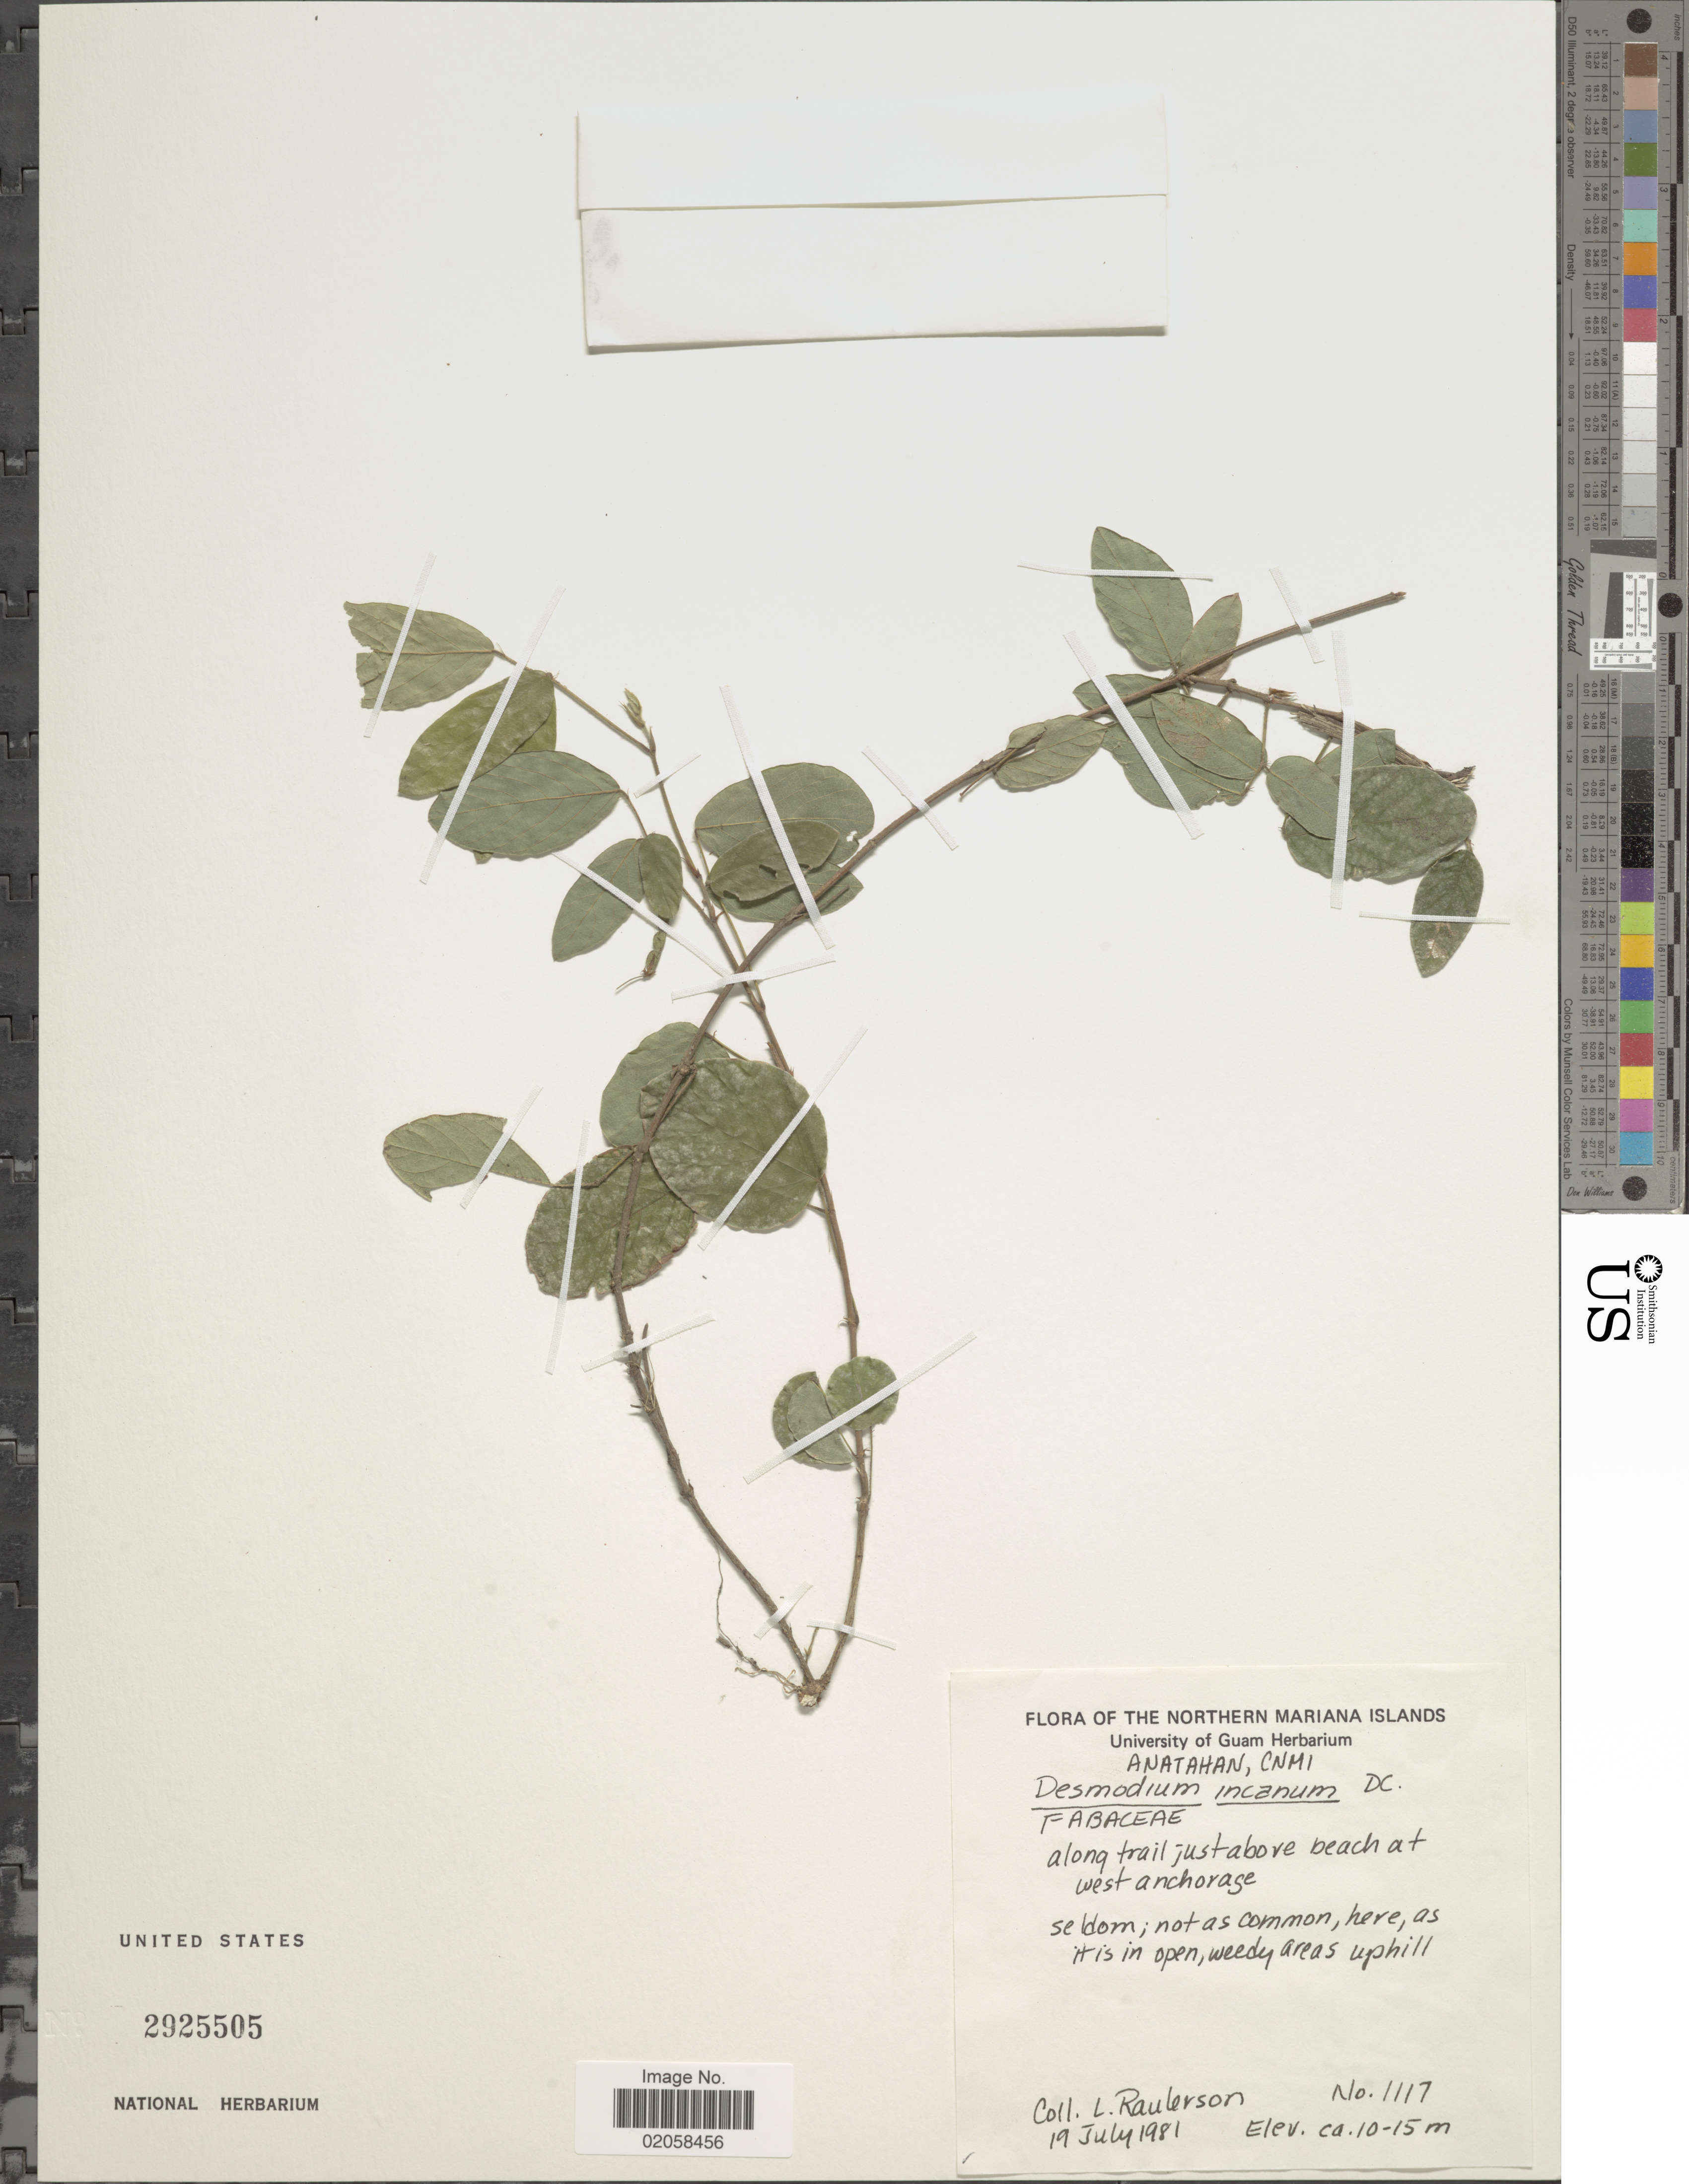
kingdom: Plantae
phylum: Tracheophyta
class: Magnoliopsida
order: Fabales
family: Fabaceae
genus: Desmodium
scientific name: Desmodium incanum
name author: (Sw.) DC.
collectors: L. Raulerson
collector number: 1117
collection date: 1981-07-19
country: Northern Mariana Islands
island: Anatahan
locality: Anatahan, CNMI, along trail just above beach at west anchorage, weedy areas uphill.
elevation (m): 10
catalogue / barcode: US 2925505